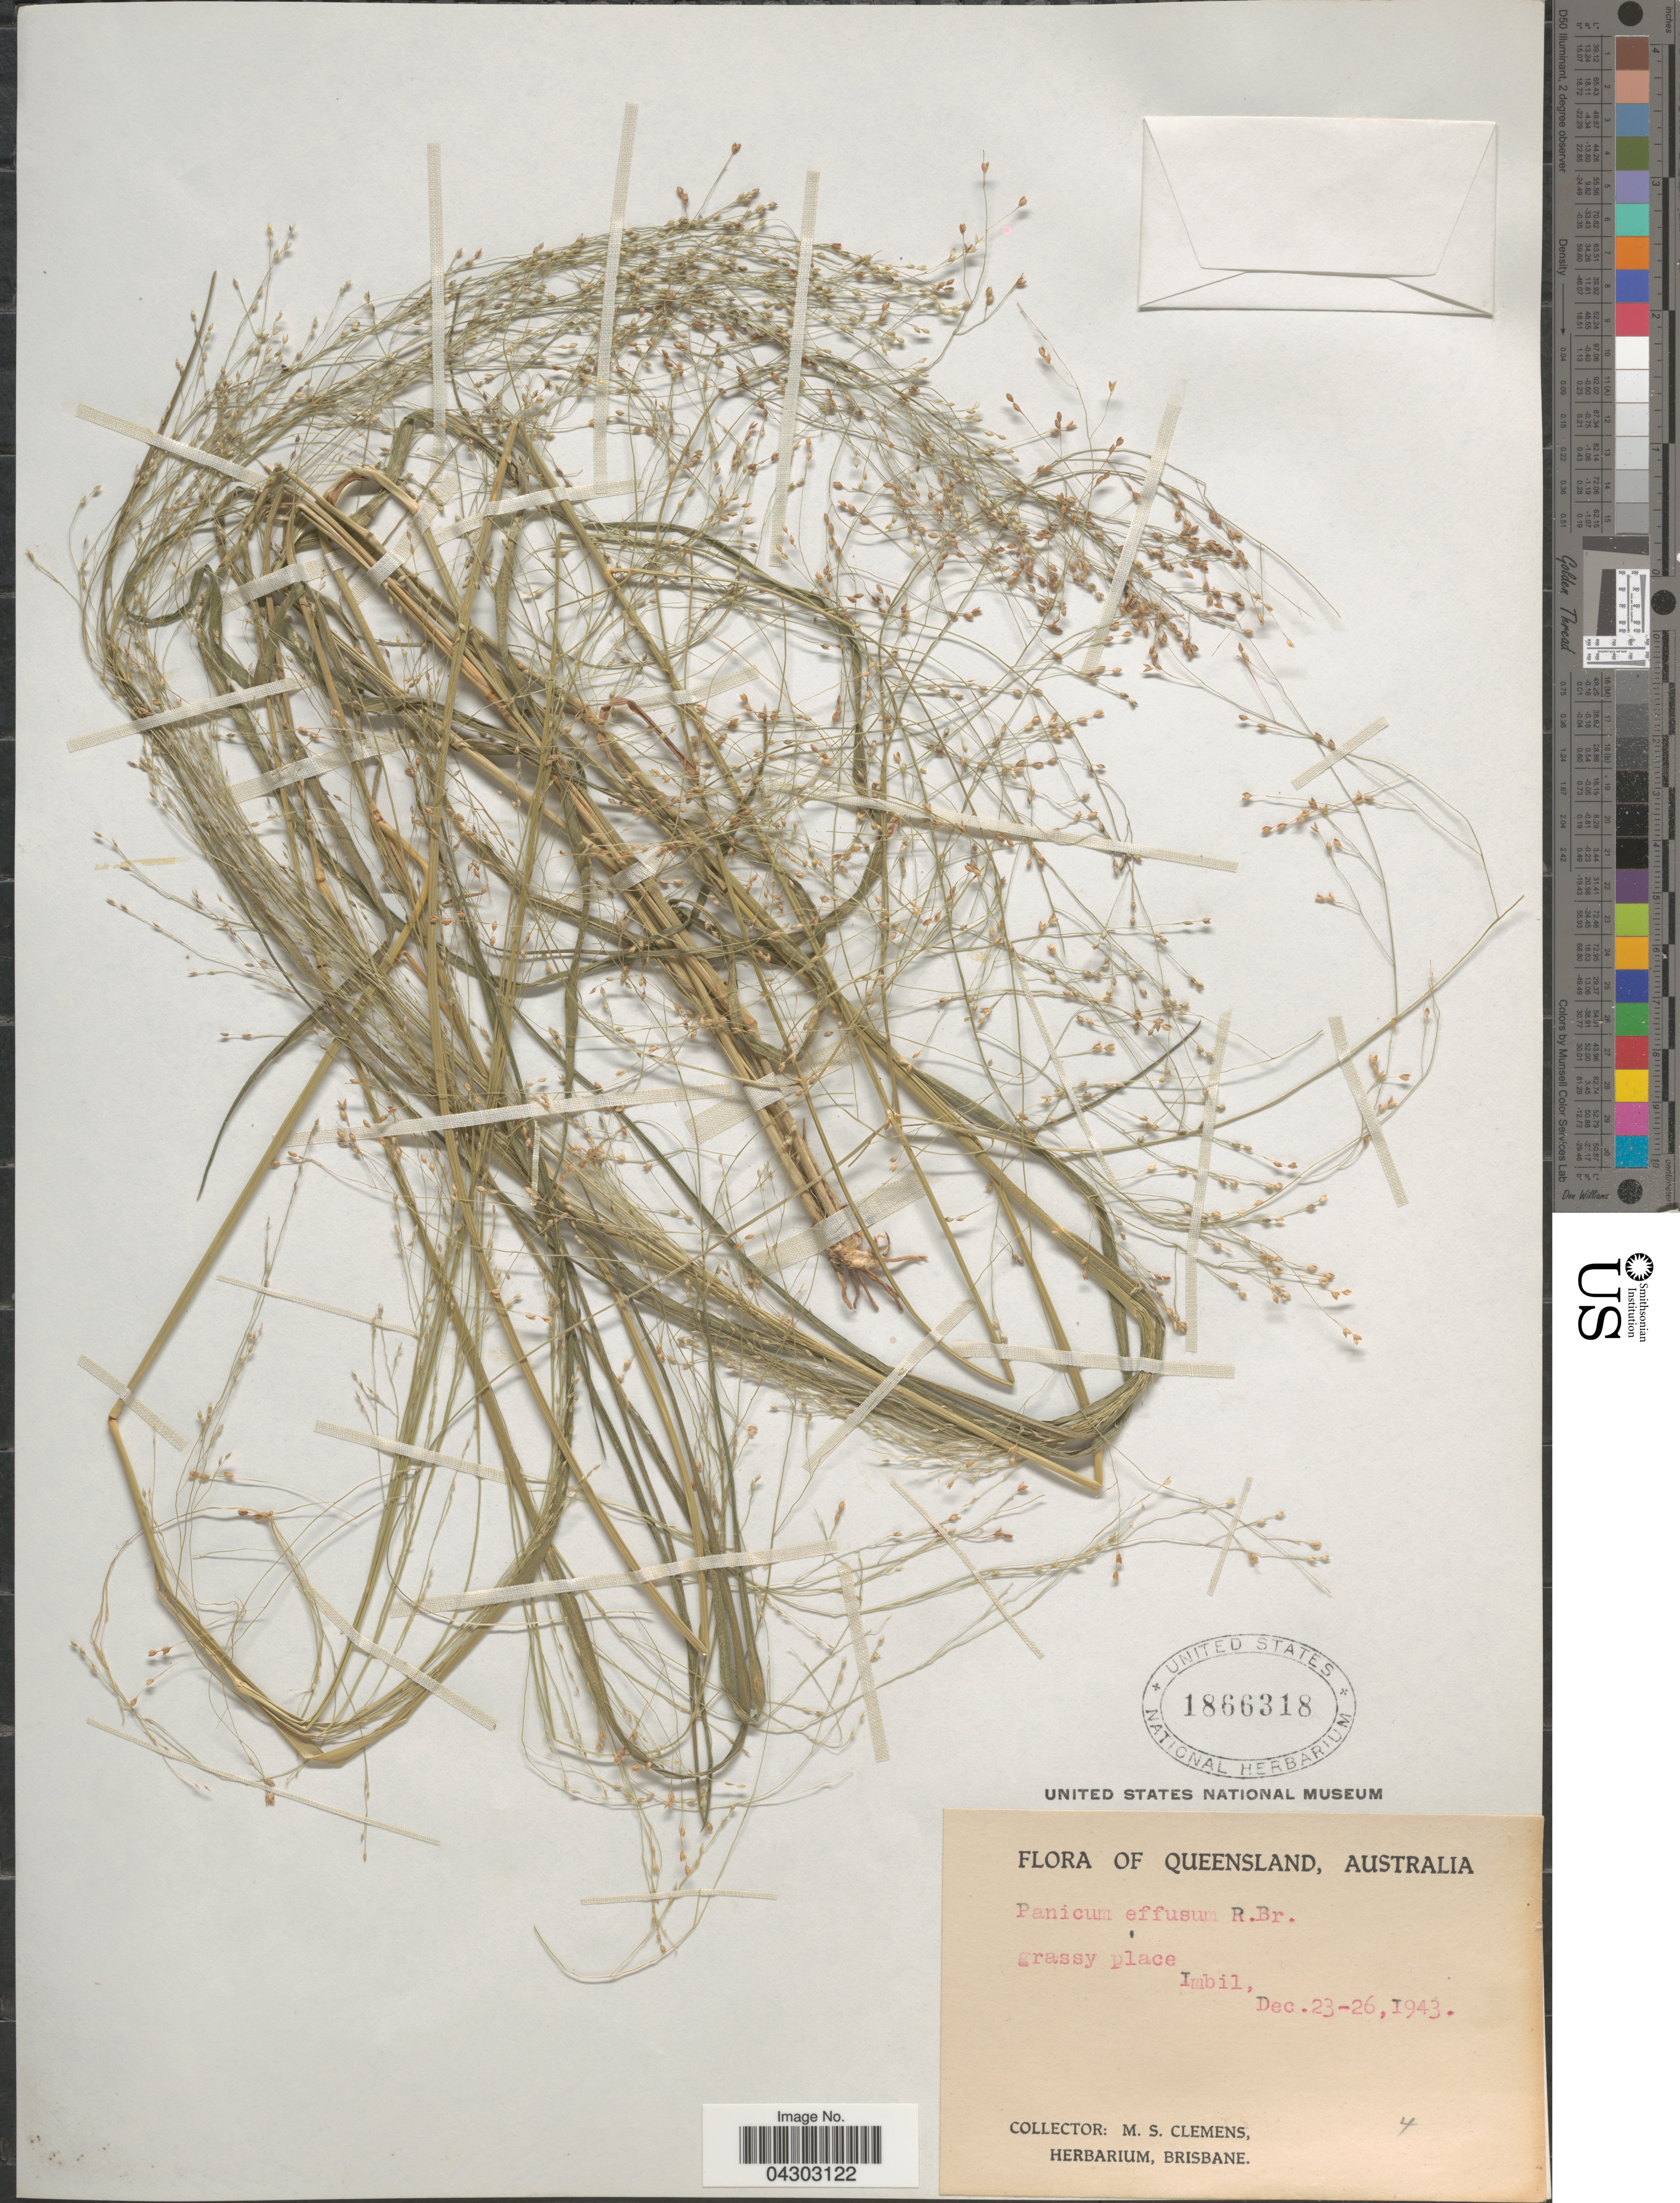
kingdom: Plantae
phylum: Tracheophyta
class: Liliopsida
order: Poales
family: Poaceae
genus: Panicum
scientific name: Panicum effusum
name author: R. Br.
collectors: M. S. Clemens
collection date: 1943-12-23/1943-12-26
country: Australia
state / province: Queensland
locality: Grassy place. Imbil.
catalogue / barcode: US 1866318